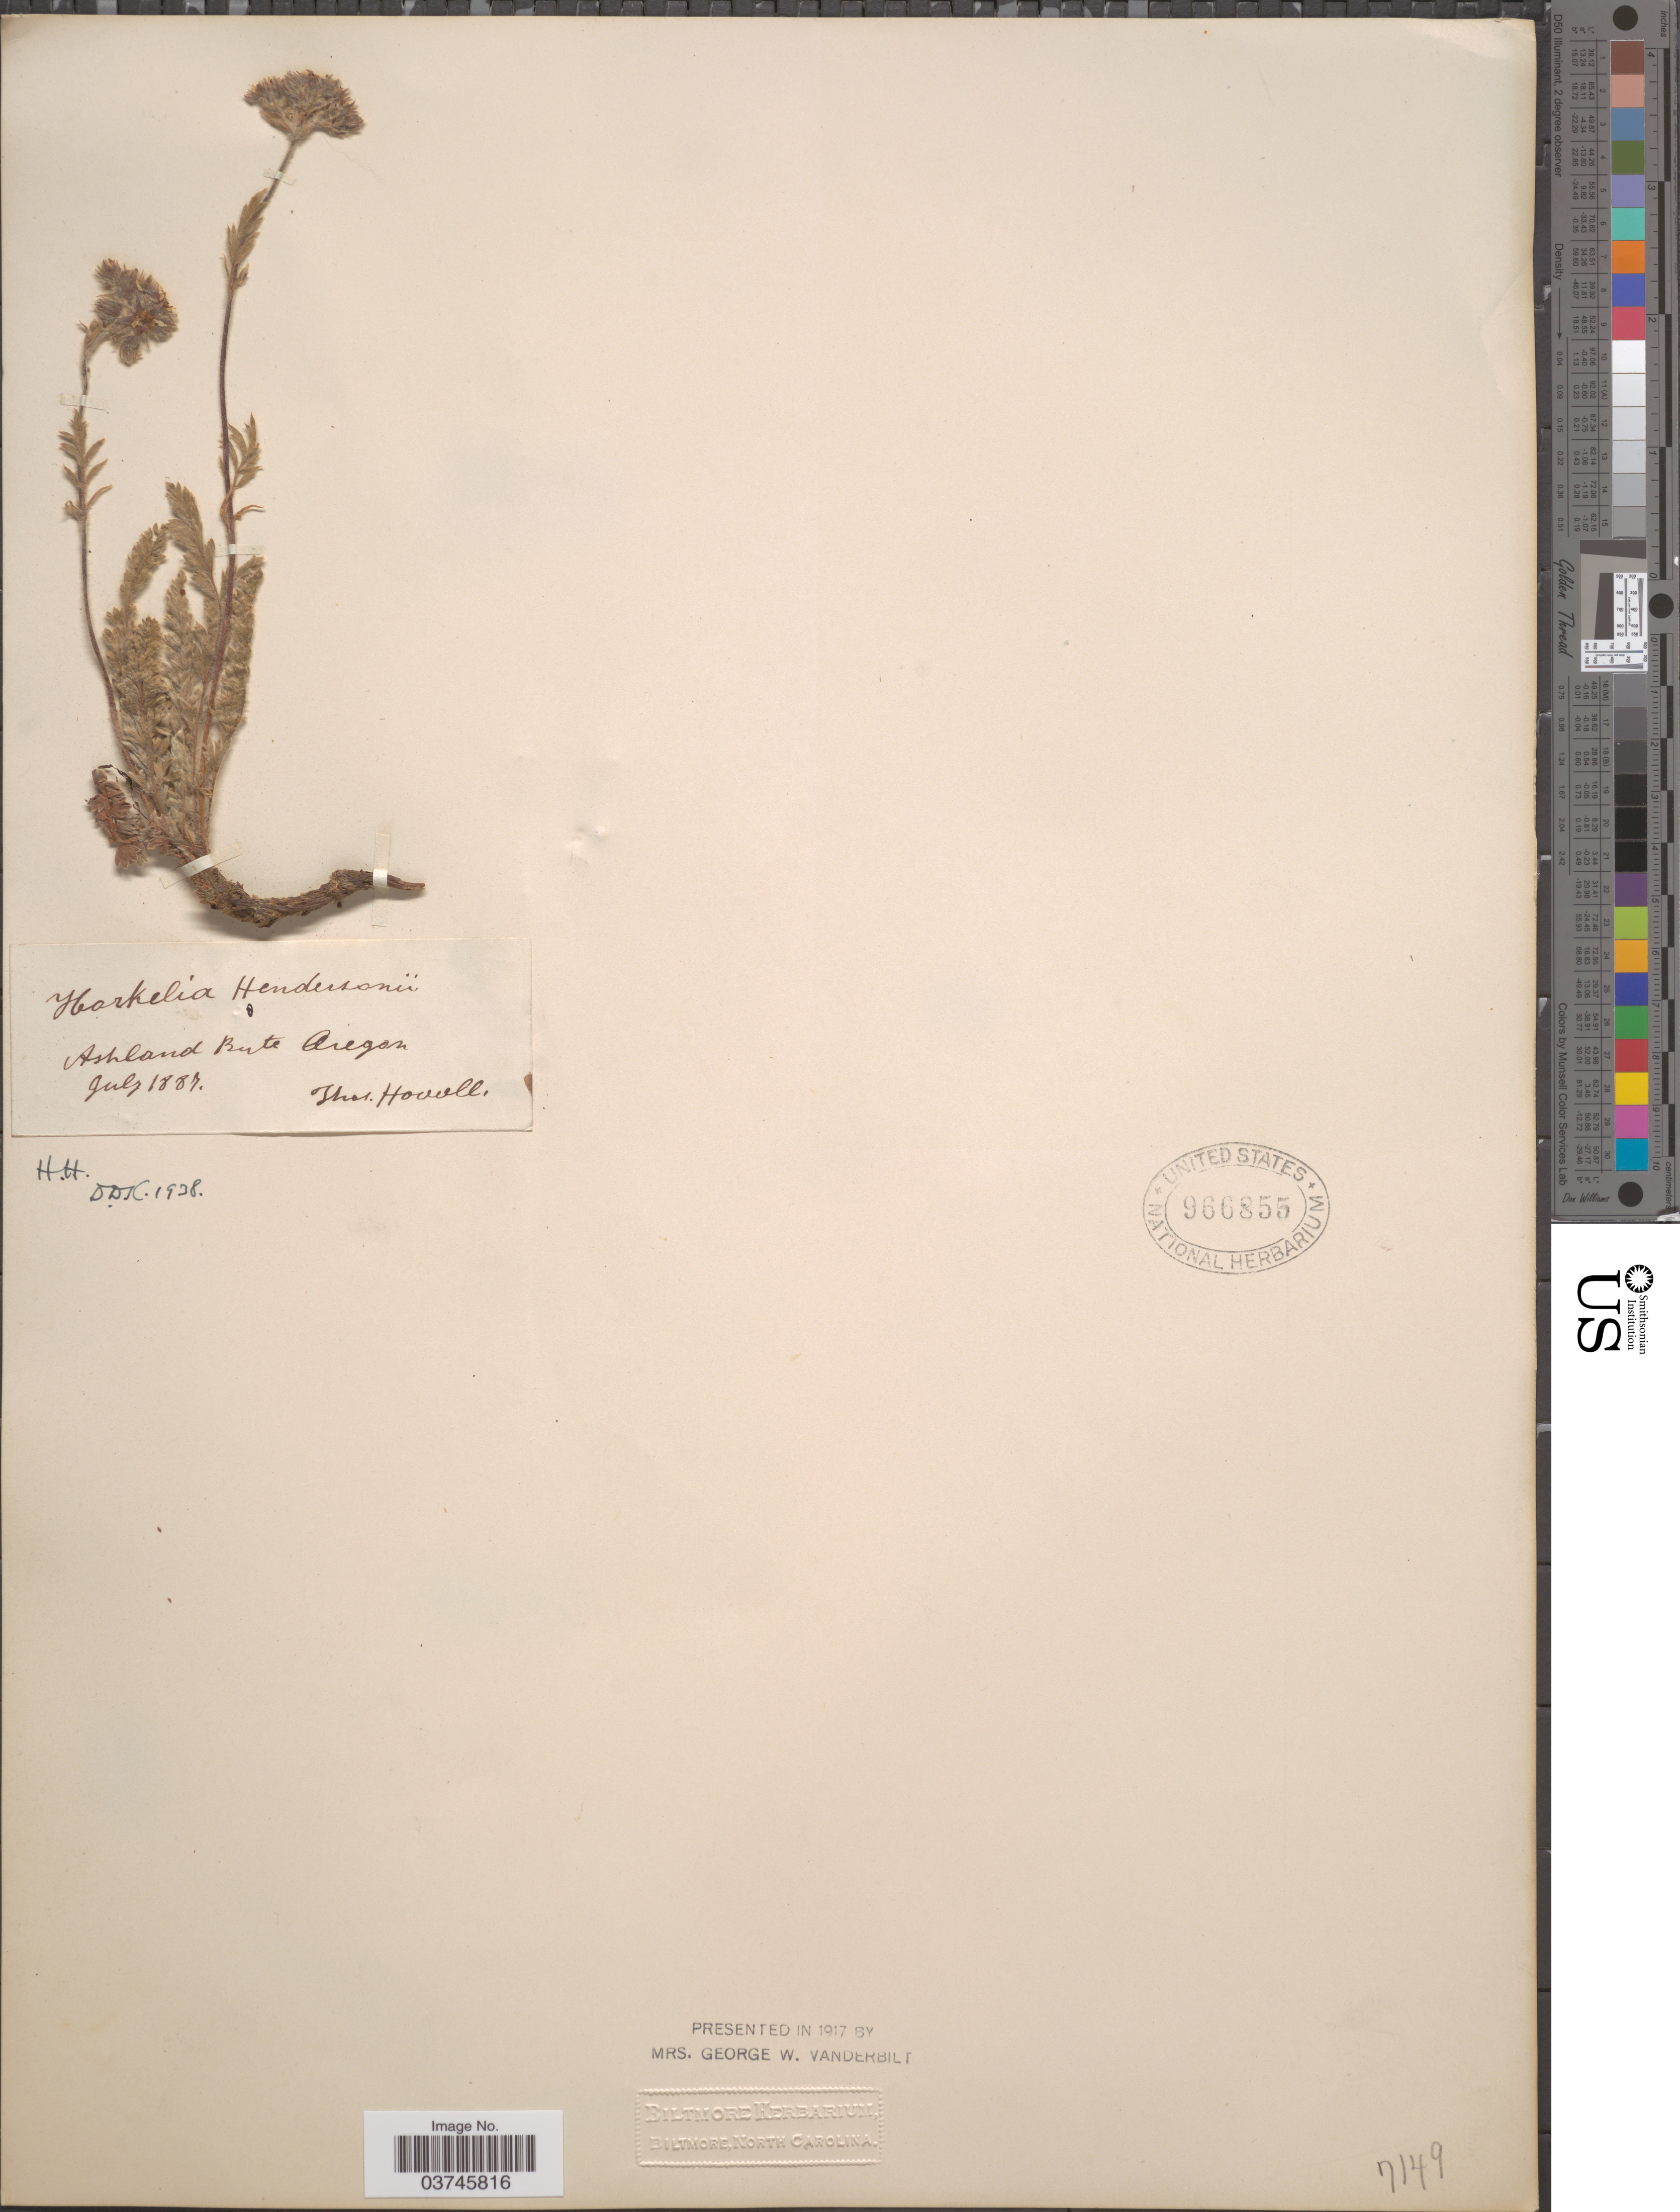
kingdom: Plantae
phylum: Tracheophyta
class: Magnoliopsida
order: Rosales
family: Rosaceae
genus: Potentilla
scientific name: Potentilla hendersonii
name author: (Howell) J.T. Howell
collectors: T. Howell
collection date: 1887-07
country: United States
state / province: Oregon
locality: Ashland Bute.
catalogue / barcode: US 966855